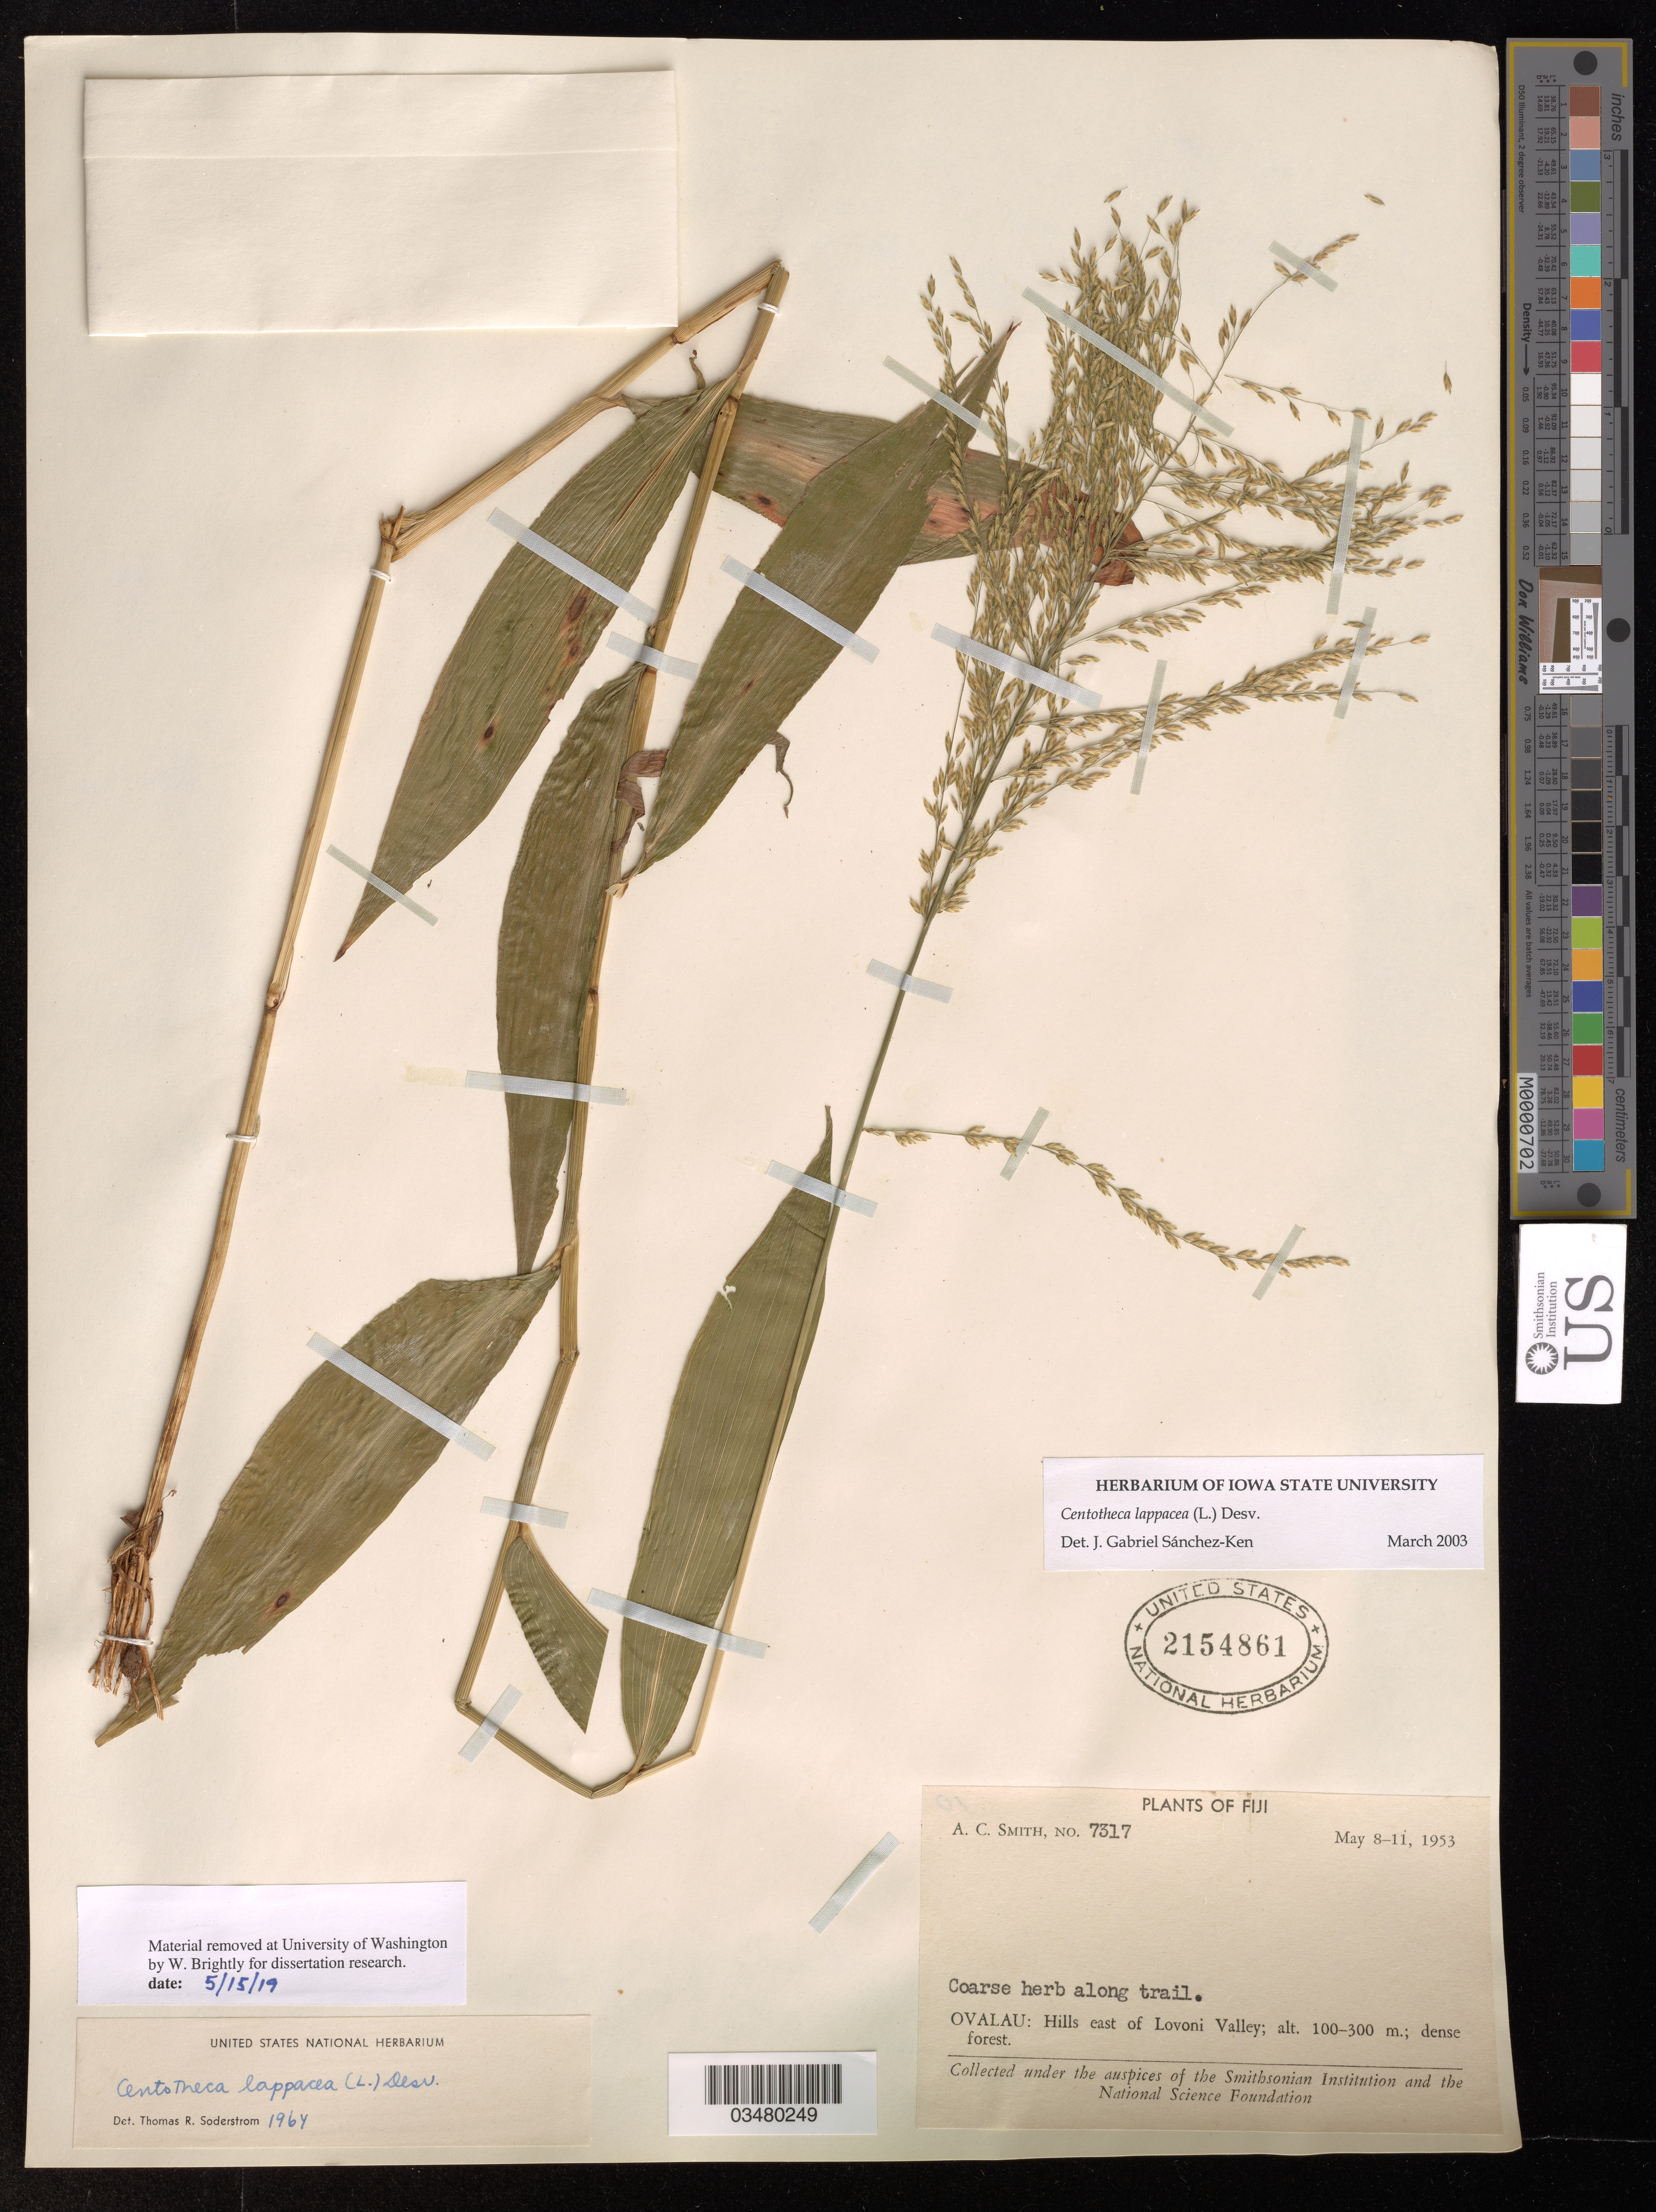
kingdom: Plantae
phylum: Tracheophyta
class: Liliopsida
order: Poales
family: Poaceae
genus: Centotheca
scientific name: Centotheca lappacea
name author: (L.) Desv.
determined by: Sanchez-Ken, J. G.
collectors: C. A. Smith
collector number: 7317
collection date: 1953-05-08/1953-05-11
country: Fiji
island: Ovalau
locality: Hills E of Lovoni Valley.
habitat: Dense forest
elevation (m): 100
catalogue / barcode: US 2154861